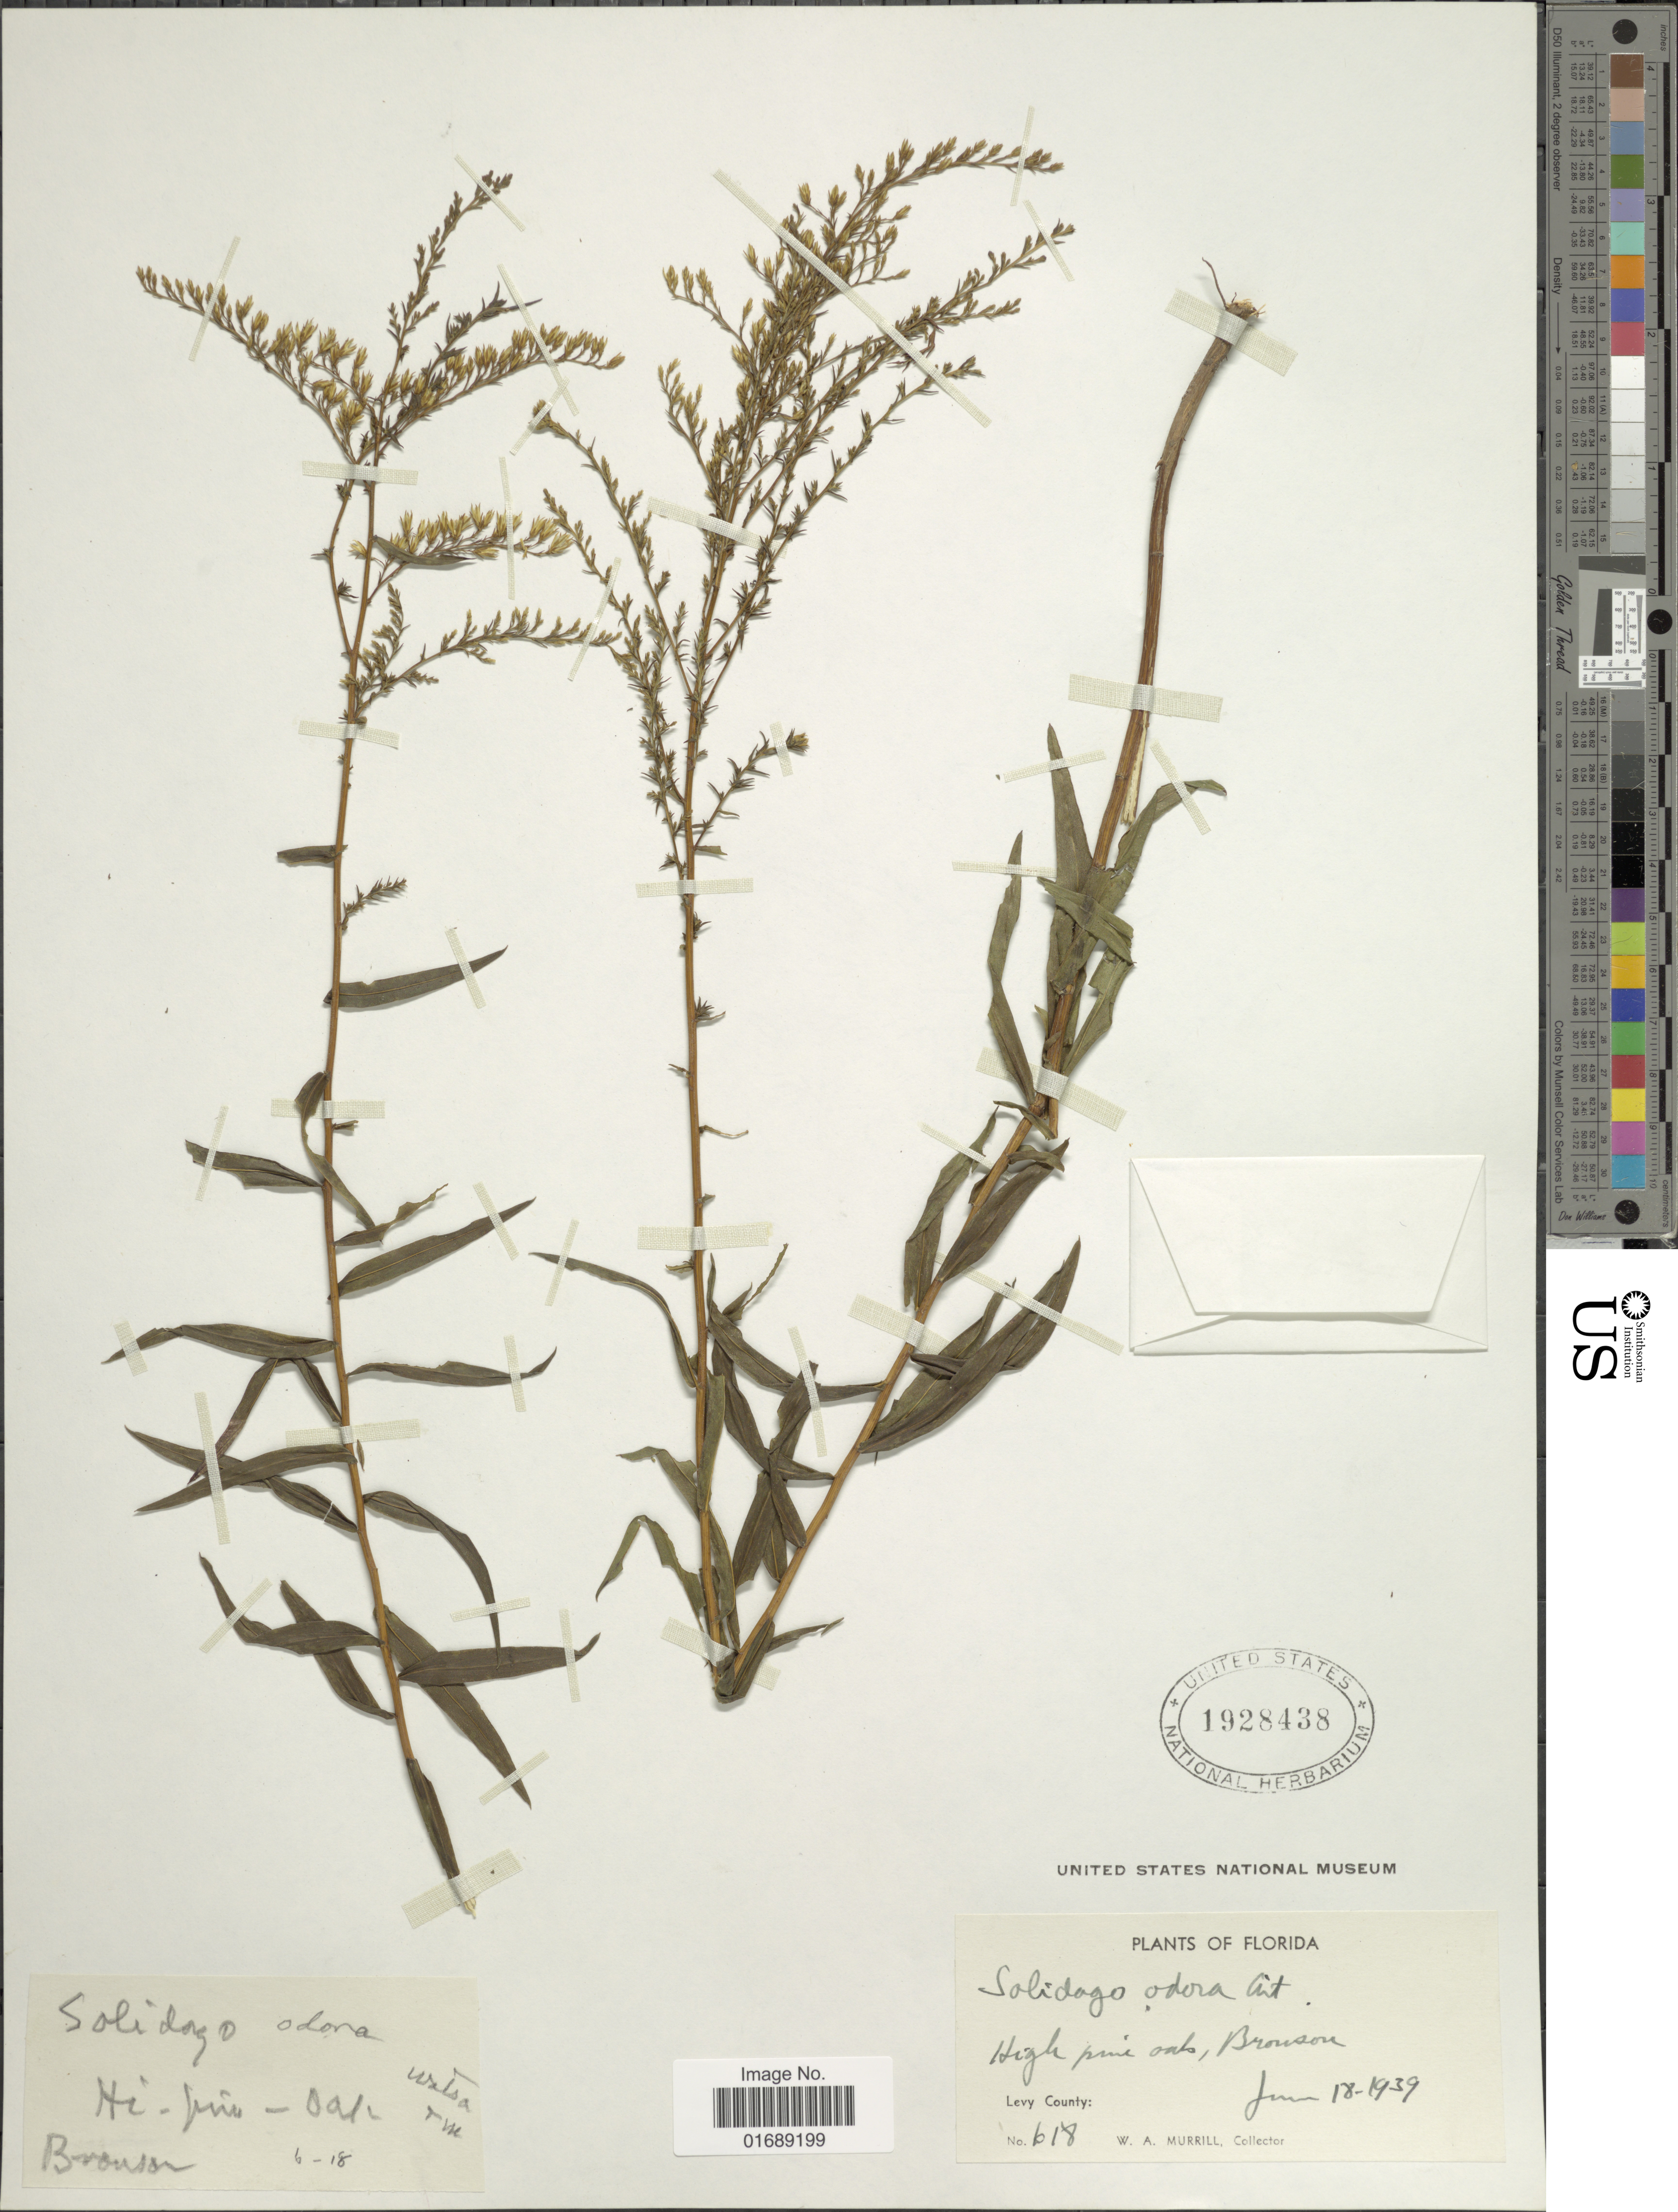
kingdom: Plantae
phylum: Tracheophyta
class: Magnoliopsida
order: Asterales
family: Asteraceae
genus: Solidago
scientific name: Solidago odora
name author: Aiton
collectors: W. A. Murrill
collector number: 618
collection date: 1939-01-18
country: United States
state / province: Florida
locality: Bronson, Levy County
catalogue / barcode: US 1928438